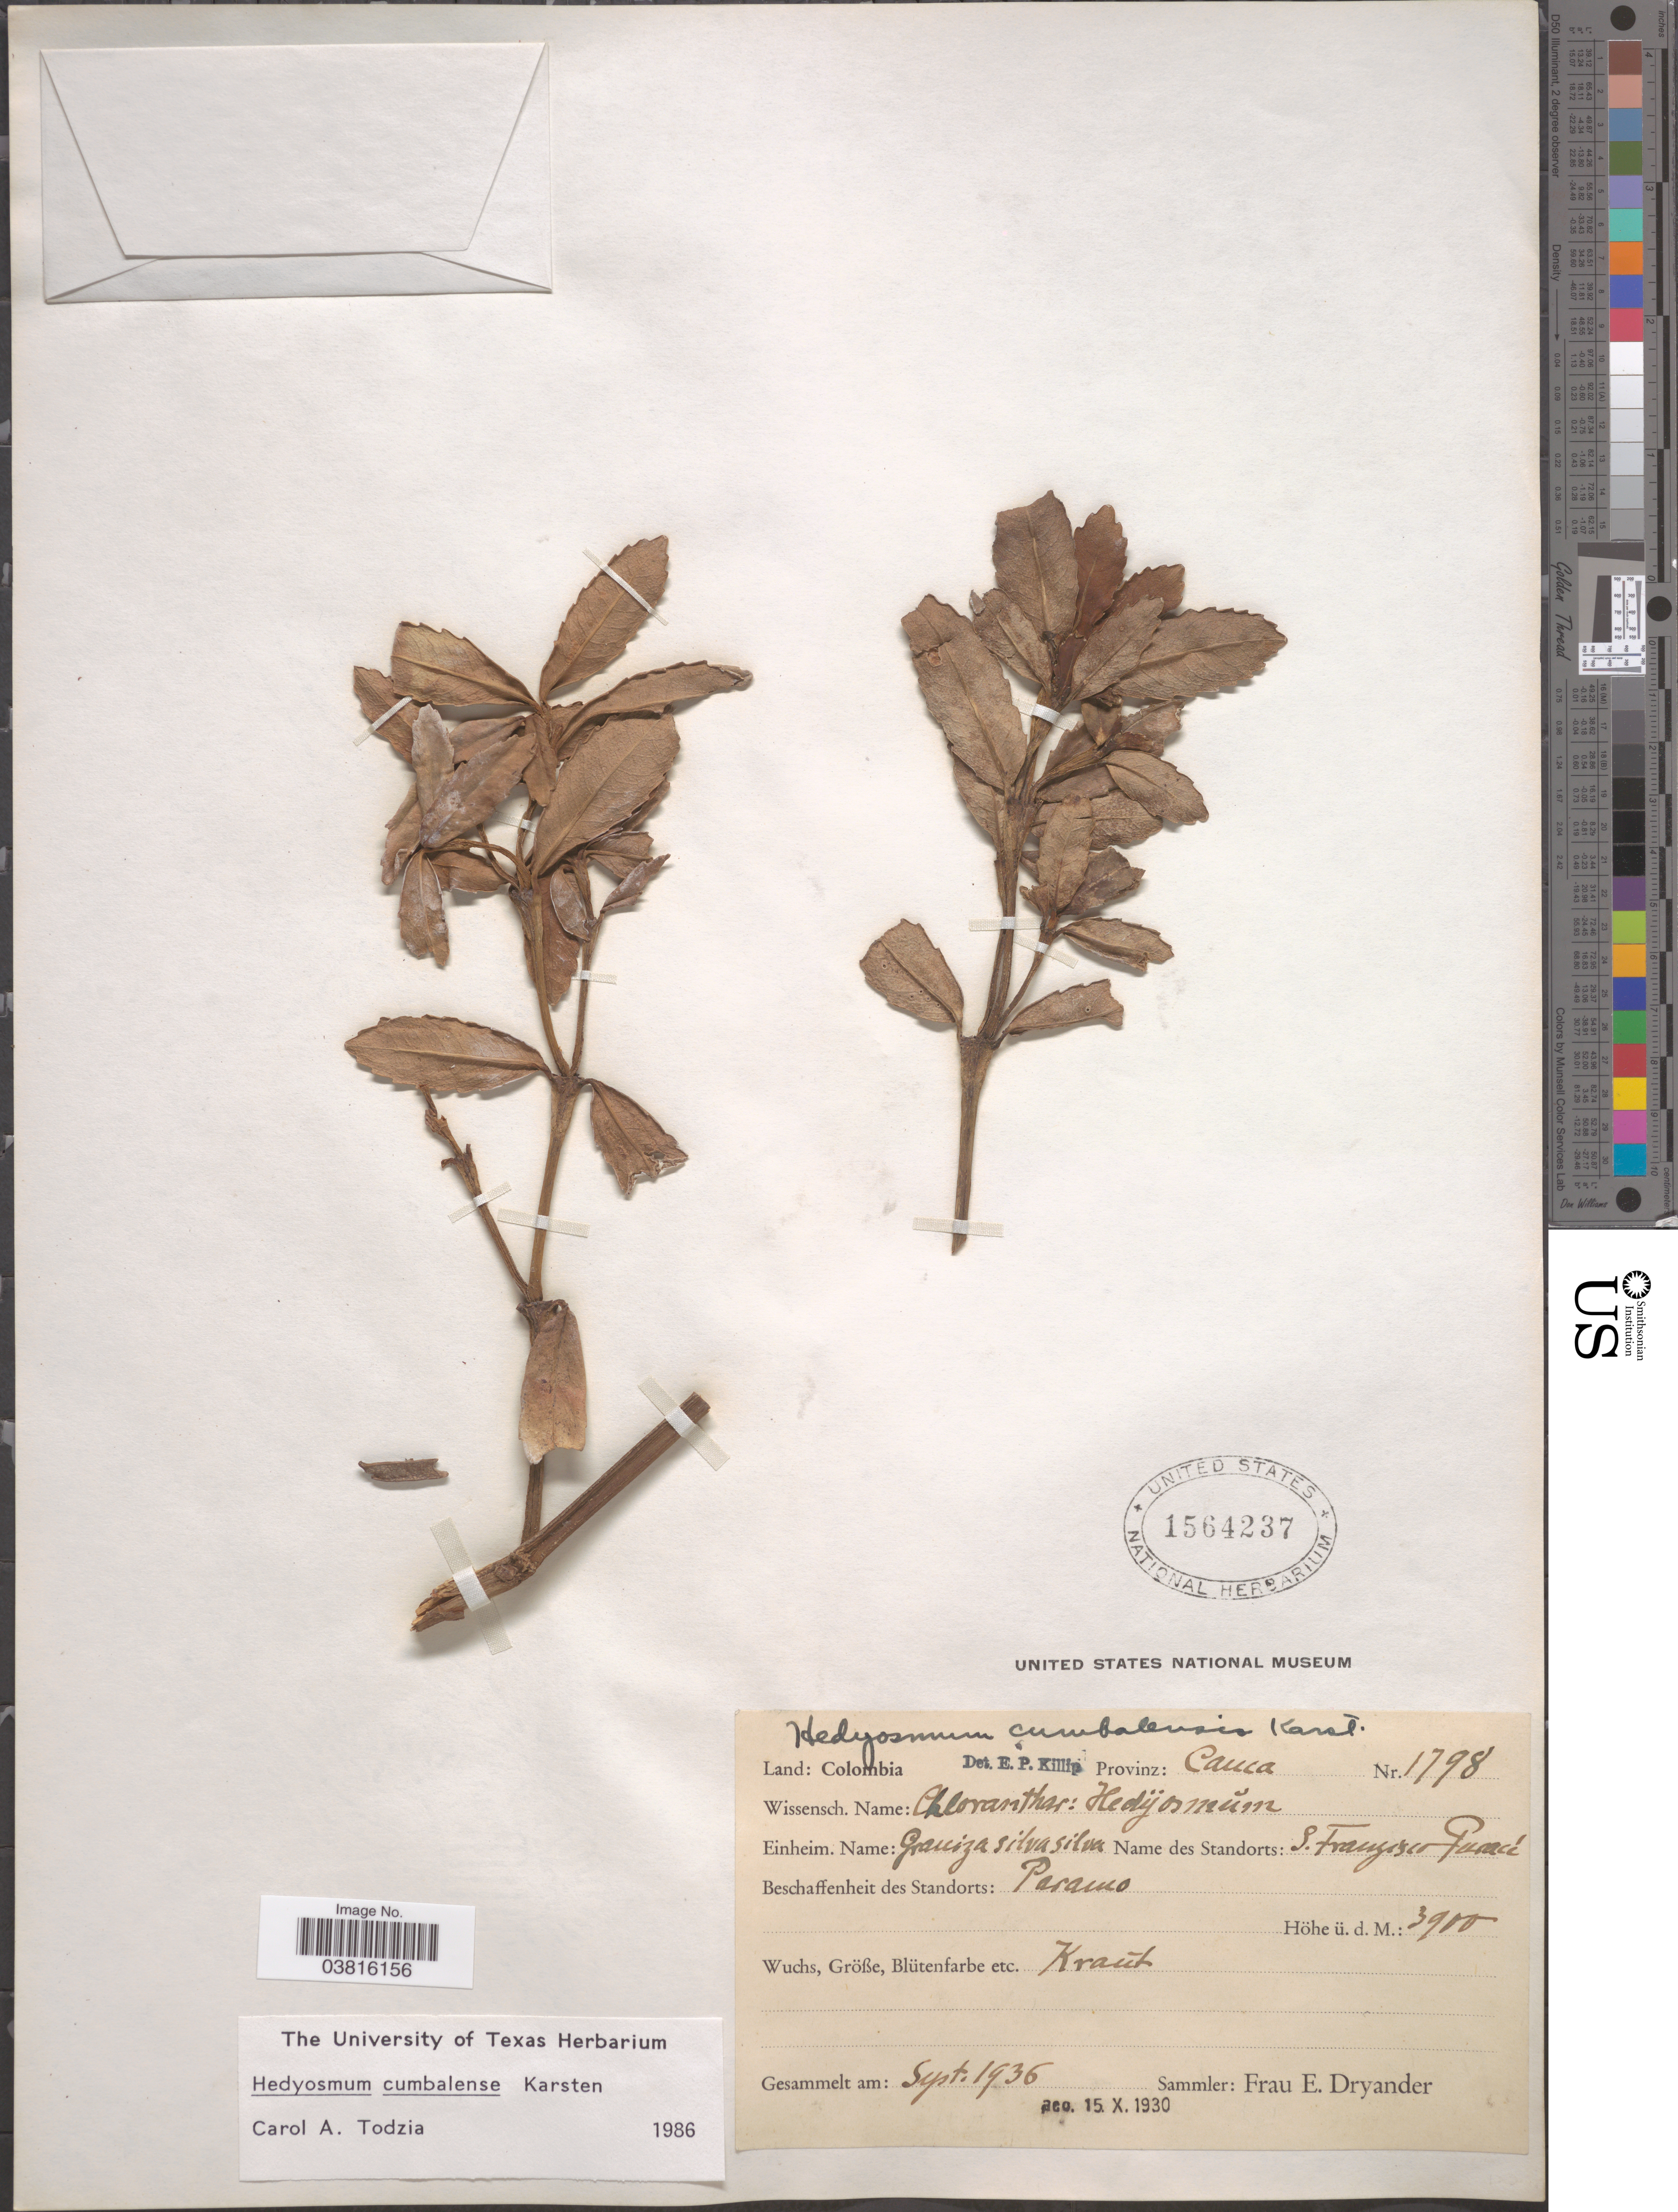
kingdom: Plantae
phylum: Tracheophyta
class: Magnoliopsida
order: Chloranthales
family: Chloranthaceae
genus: Hedyosmum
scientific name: Hedyosmum cumbalense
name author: H. Karst.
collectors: E. Dryander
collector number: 1798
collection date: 1936-09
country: Colombia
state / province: Cauca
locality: Name des Standorts: S. Franzisco Purace. Paramo.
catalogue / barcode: US 1564237